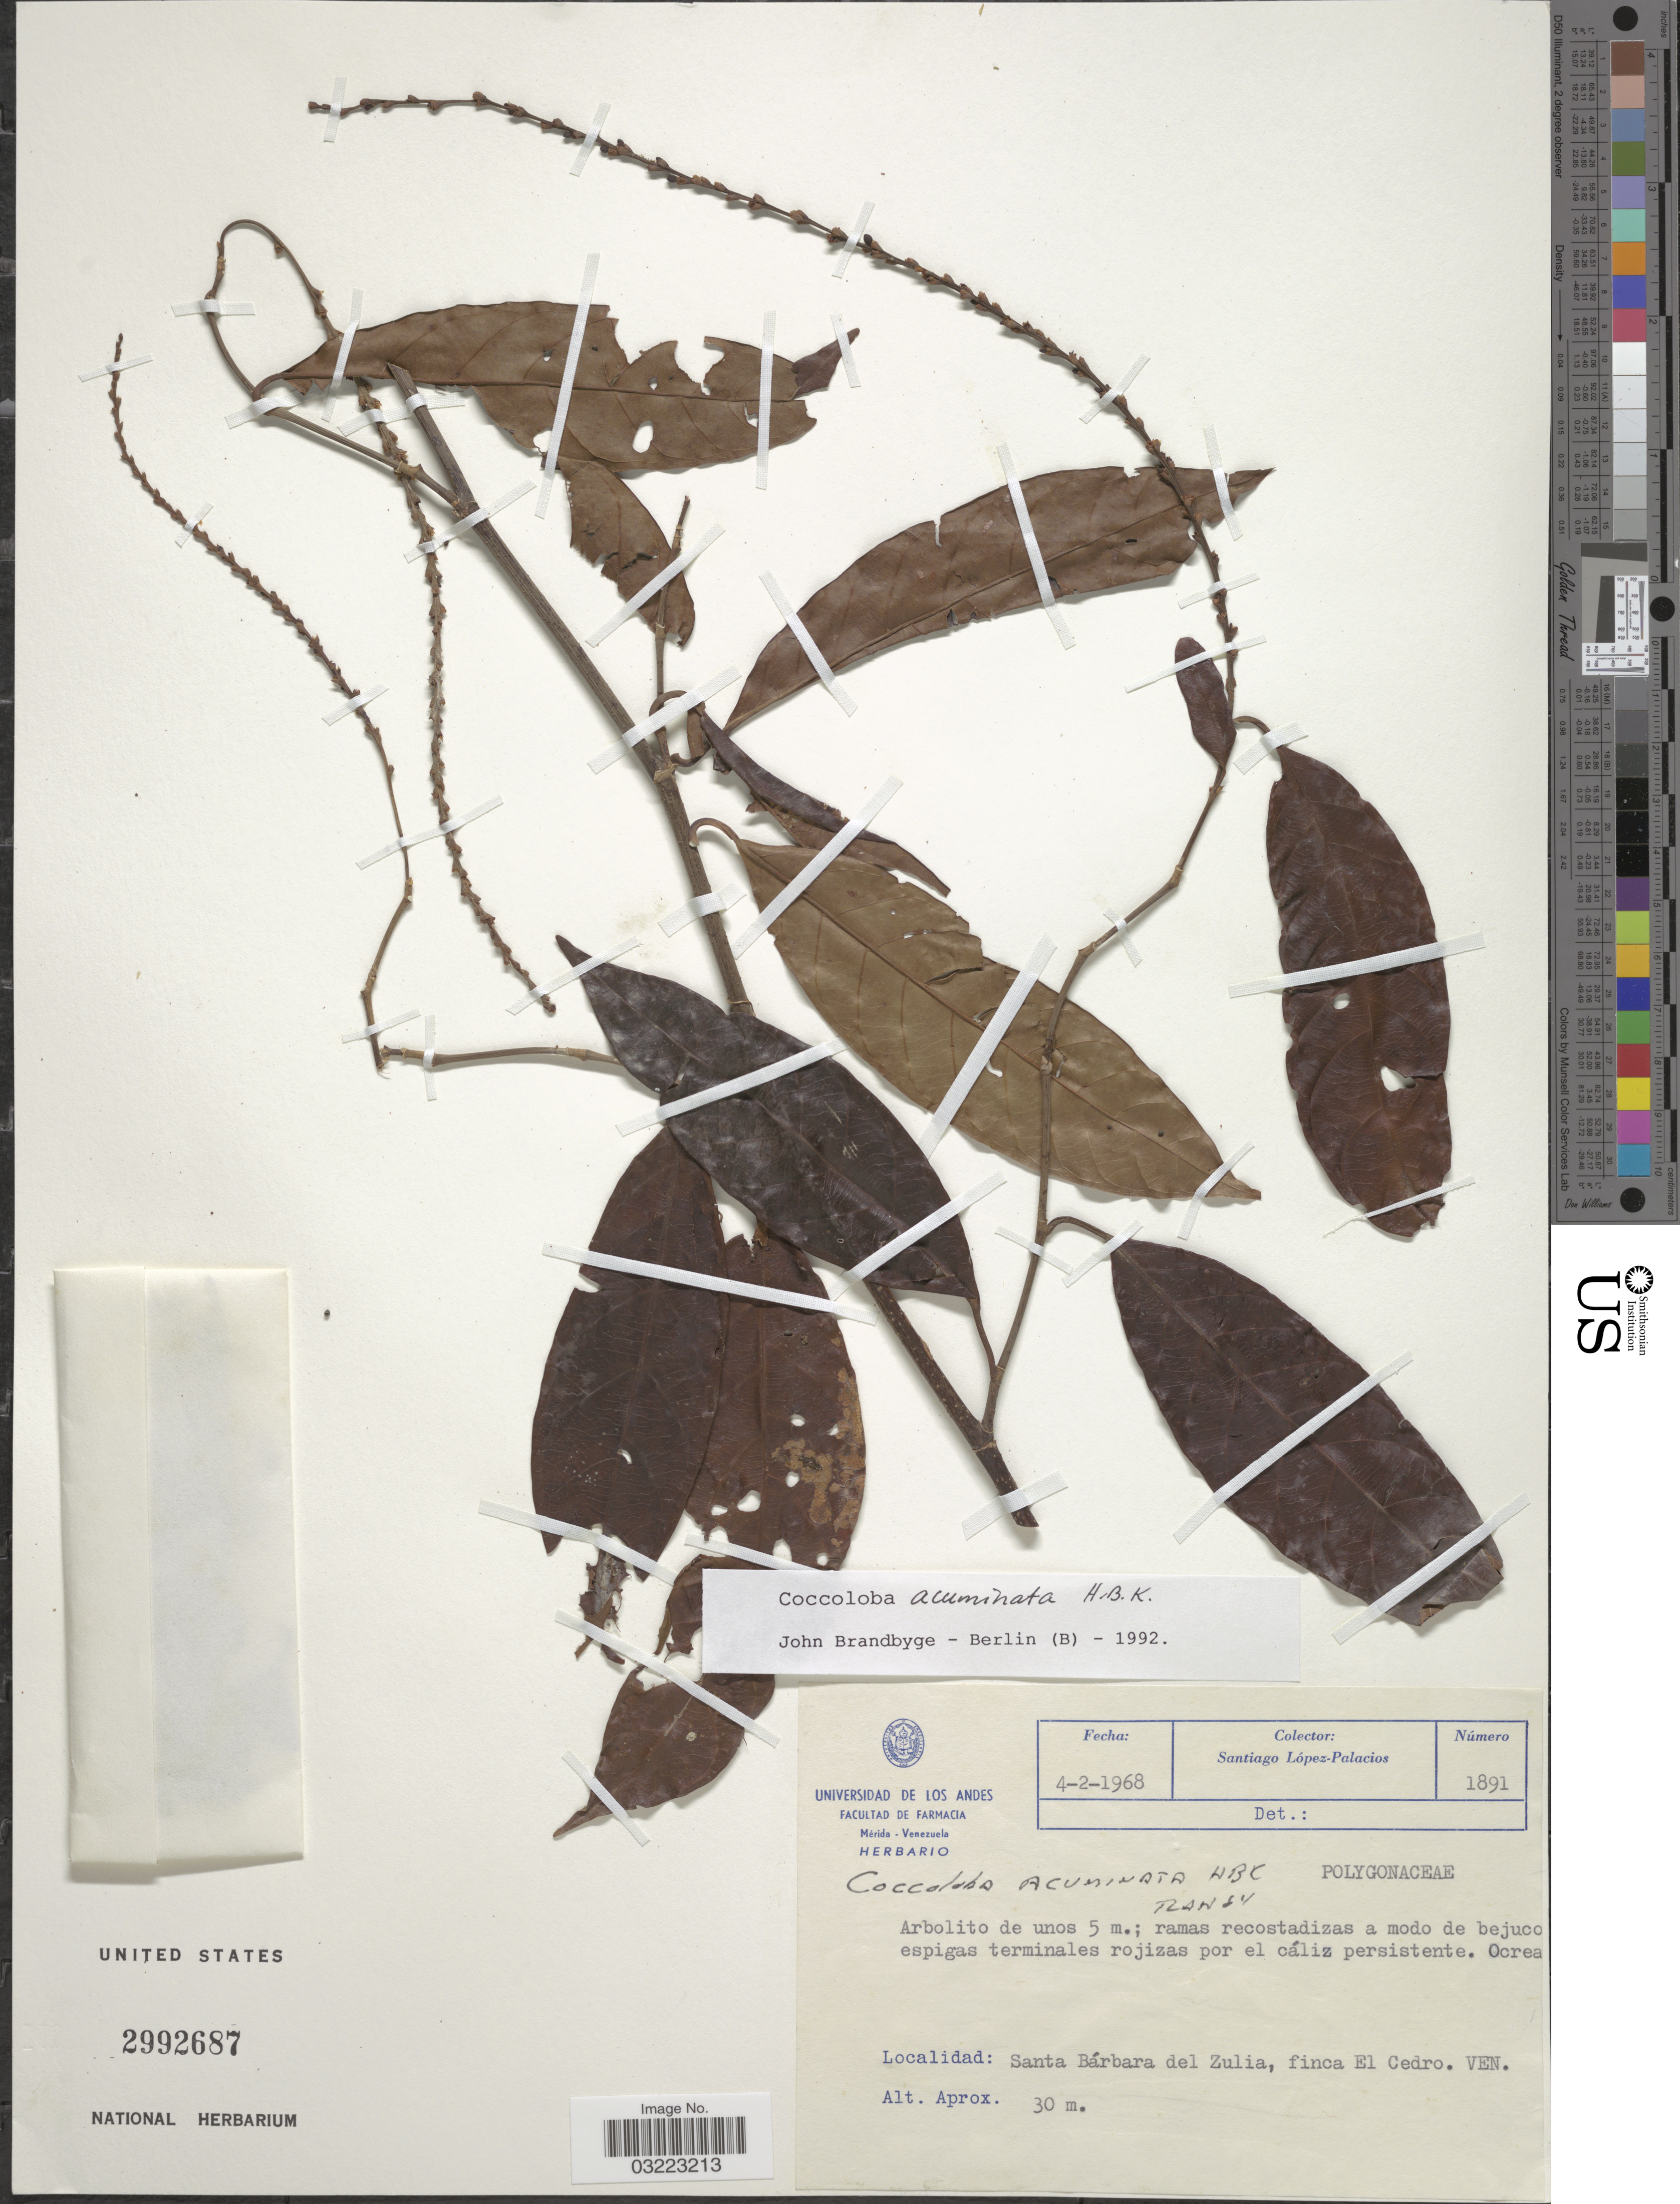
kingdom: Plantae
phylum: Tracheophyta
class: Magnoliopsida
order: Caryophyllales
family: Polygonaceae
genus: Coccoloba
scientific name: Coccoloba acuminata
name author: Kunth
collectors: S. López-Palacios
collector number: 1891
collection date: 1968-02-04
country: Venezuela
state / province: Zulia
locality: Santa Bárbara del Zulia, finca El Cedro. VEN.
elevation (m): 30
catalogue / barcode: US 2992687